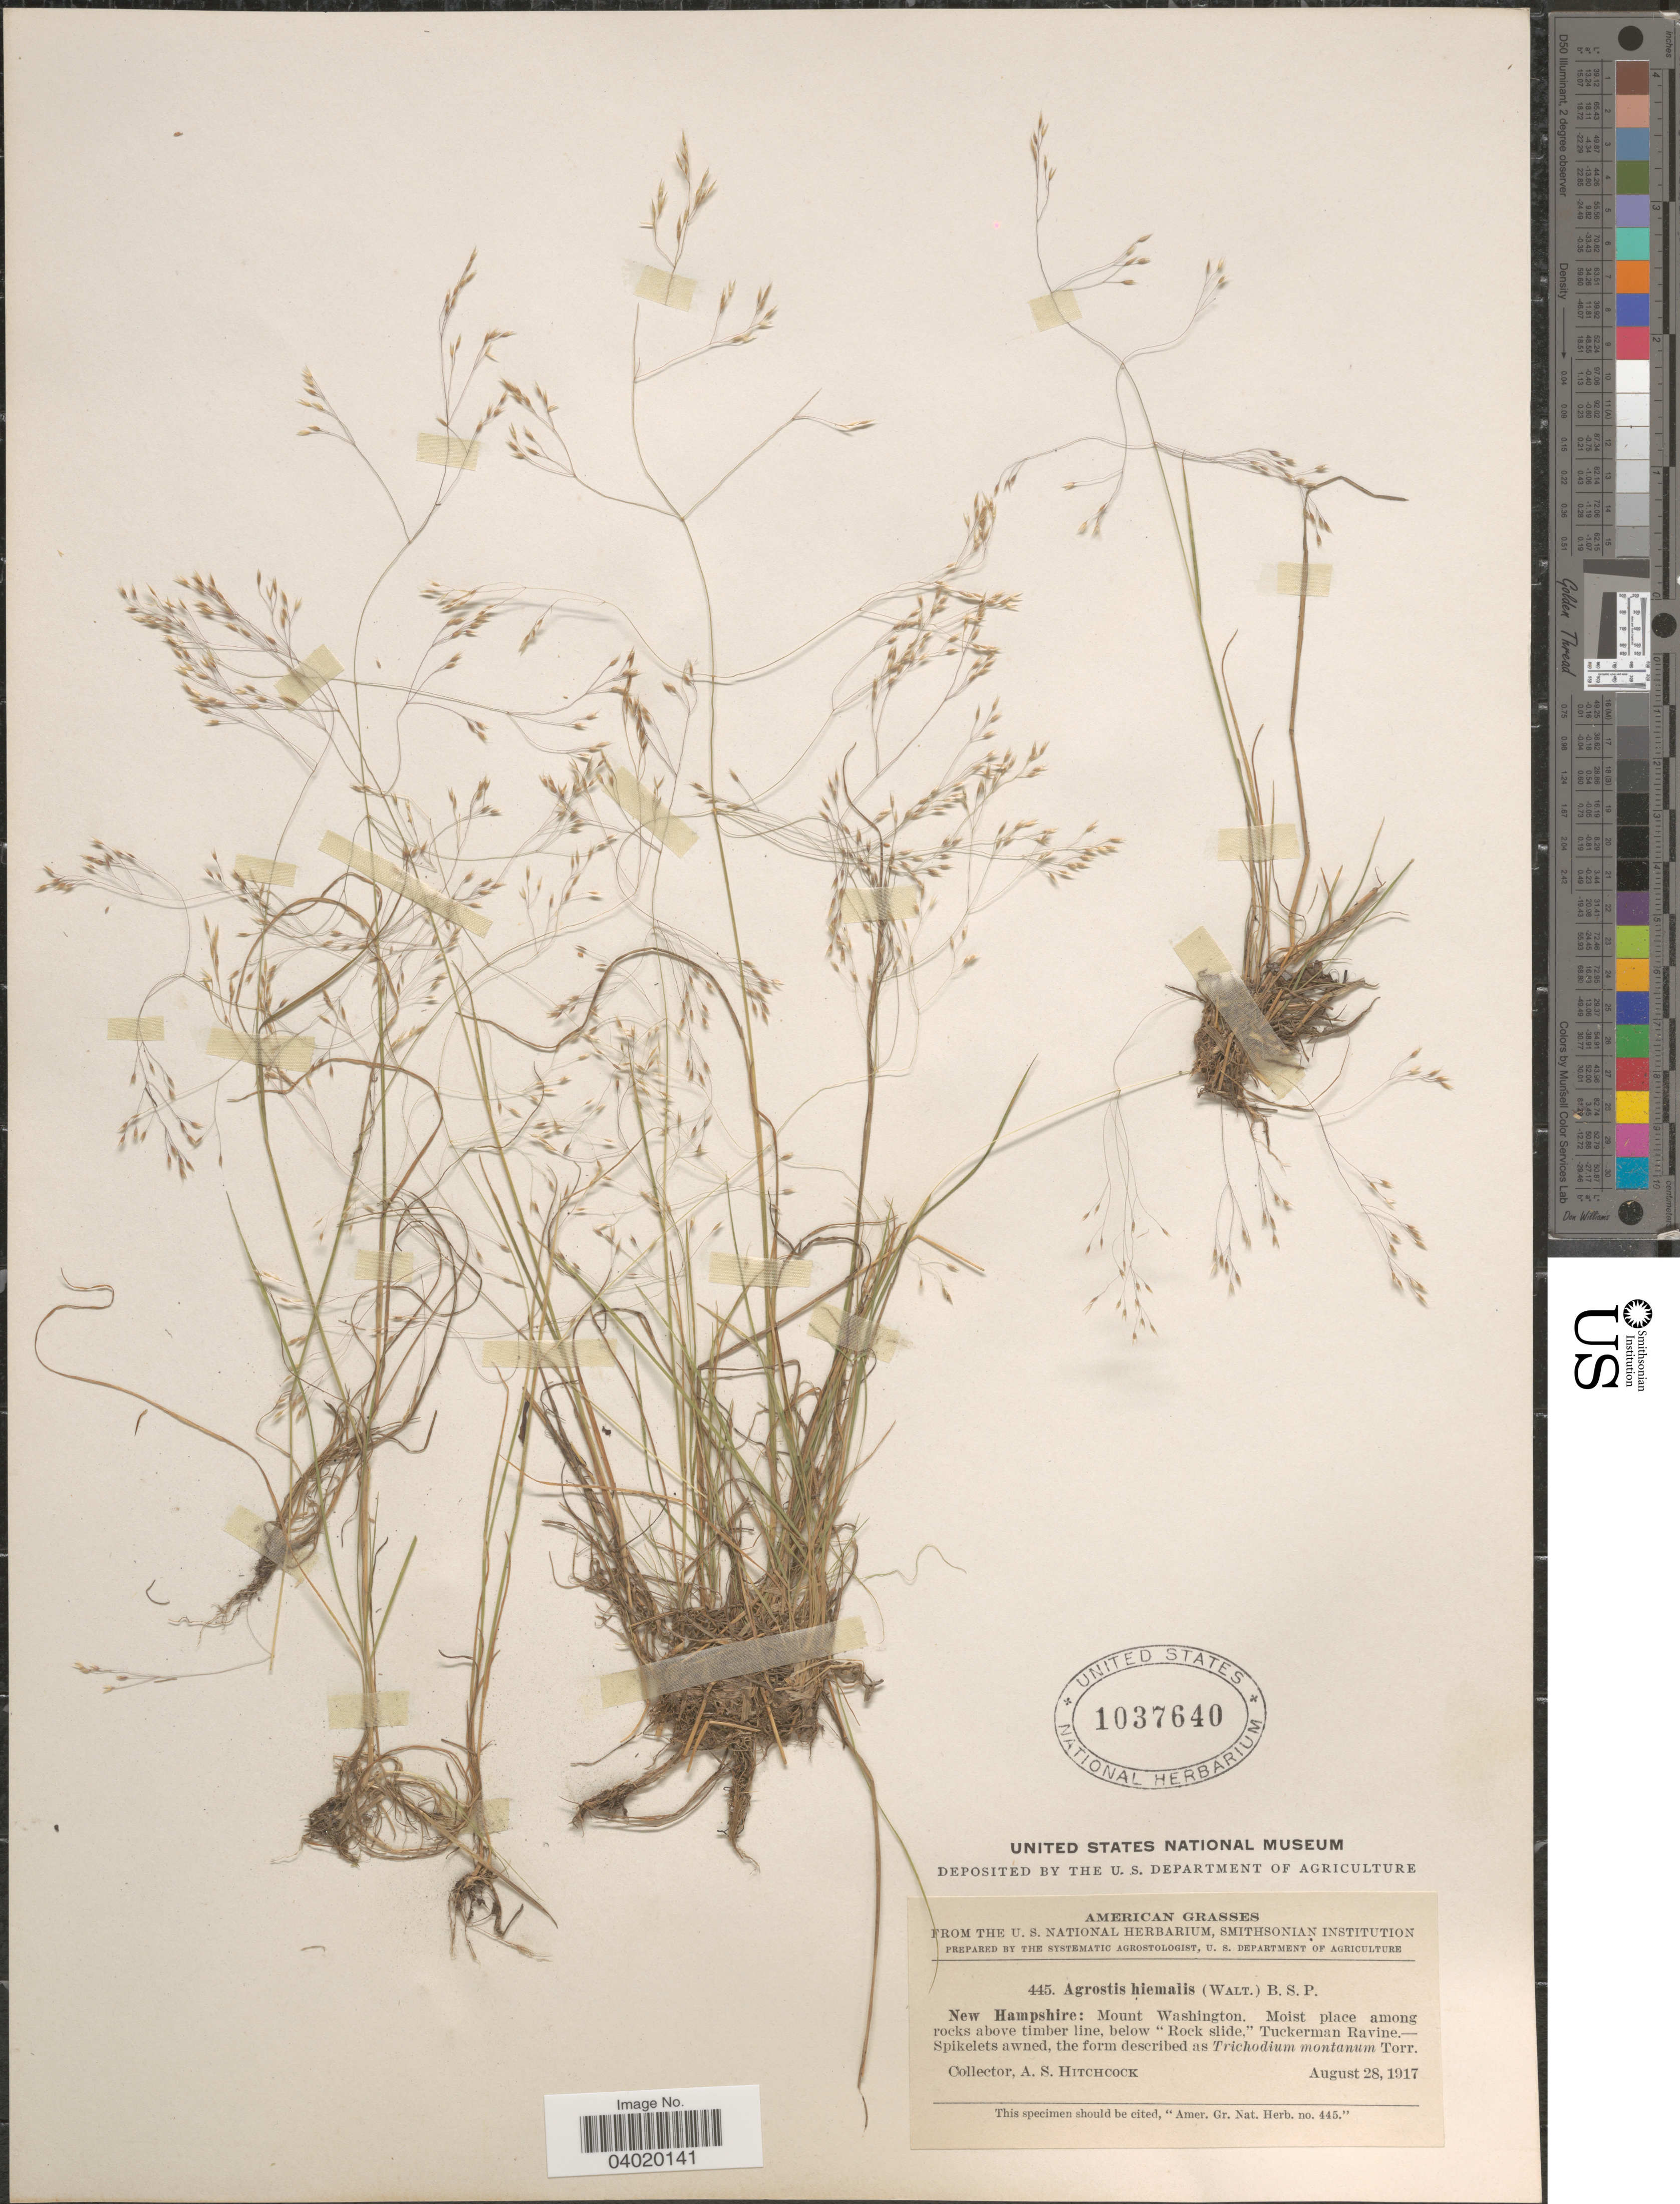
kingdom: Plantae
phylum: Tracheophyta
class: Liliopsida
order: Poales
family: Poaceae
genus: Agrostis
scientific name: Agrostis hyemalis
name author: (Walter) Britton et al.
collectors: A. S. Hitchcock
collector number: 445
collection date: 1917-08-28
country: United States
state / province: New Hampshire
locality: Mount Washington. Among rocks above timber line, below "Rock slide", Tuckerman Ravine.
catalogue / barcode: US 1037640